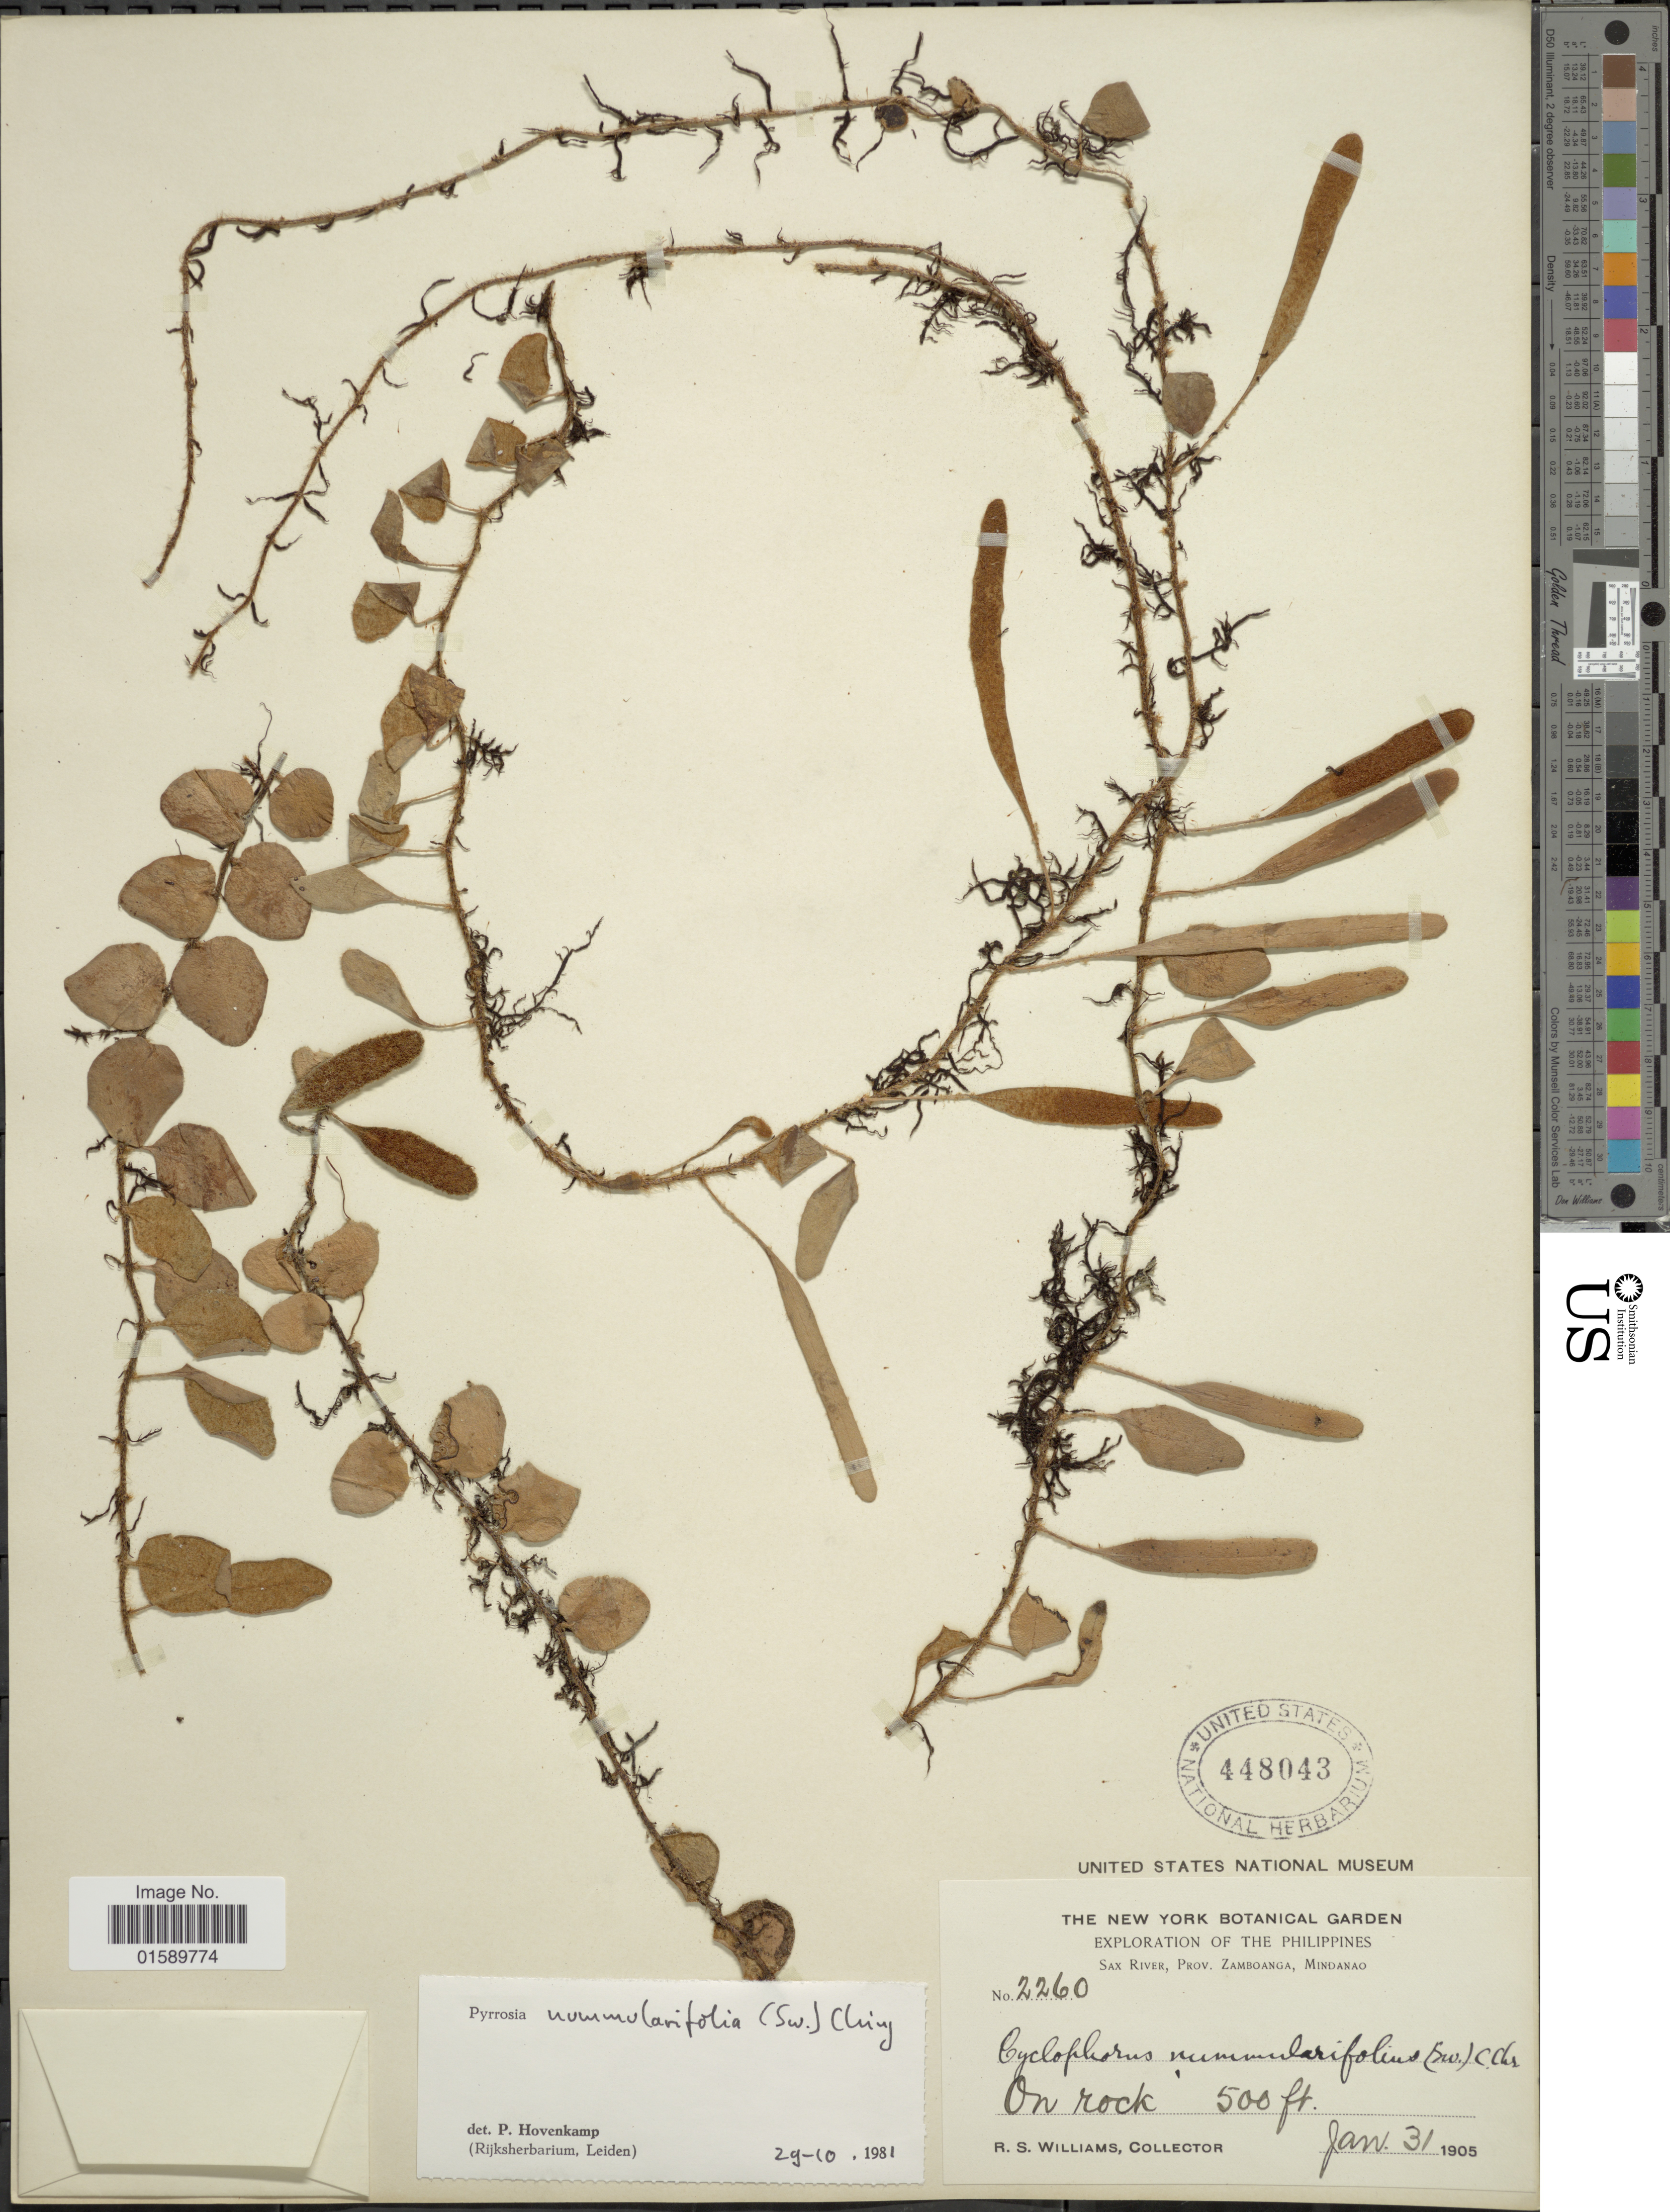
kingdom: Plantae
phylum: Tracheophyta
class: Polypodiopsida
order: Polypodiales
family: Polypodiaceae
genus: Pyrrosia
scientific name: Pyrrosia nummularifolia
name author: (Sw.) Ching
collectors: R. S. Williams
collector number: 2260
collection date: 1905-01-31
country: Philippines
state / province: Zamboanga Peninsula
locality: Sax. River, Prov. Zamboanga, Mindanao.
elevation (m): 152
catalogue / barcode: US 448043